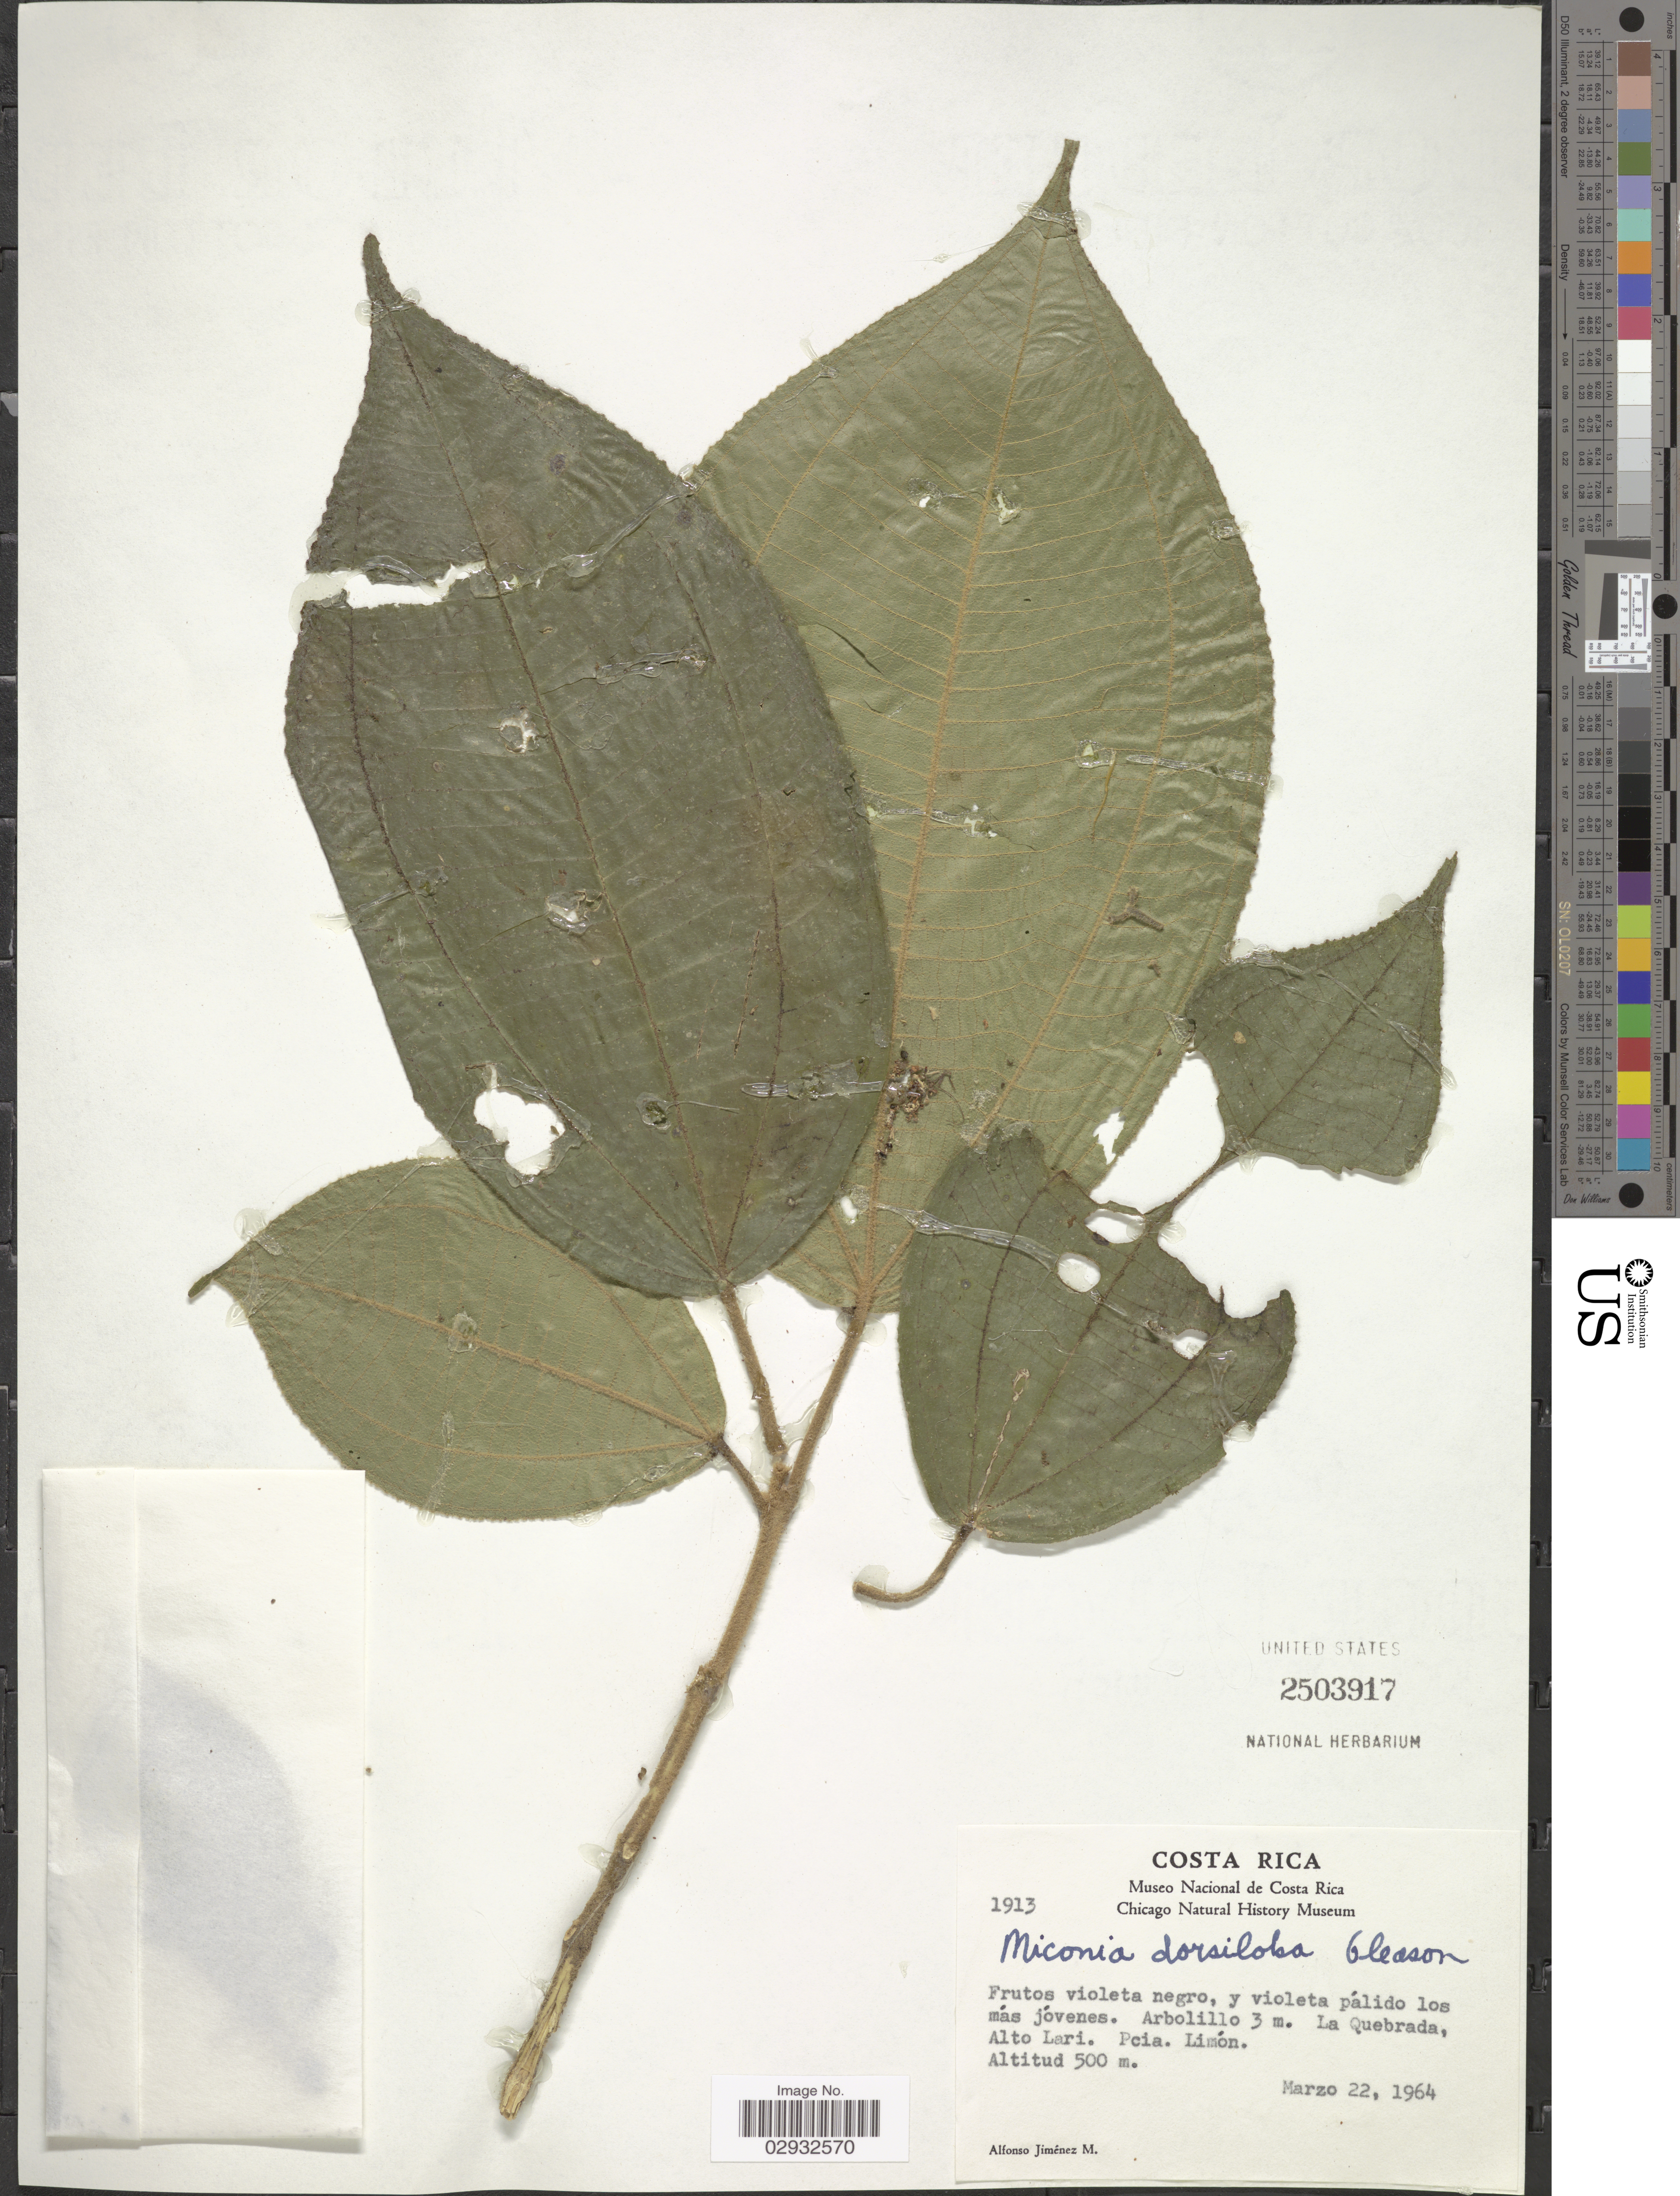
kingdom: Plantae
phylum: Tracheophyta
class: Magnoliopsida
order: Myrtales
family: Melastomataceae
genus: Miconia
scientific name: Miconia dorsiloba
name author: Gleason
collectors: A. Jimenez M.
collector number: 1913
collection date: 1964-03-22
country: Costa Rica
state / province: Limón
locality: La Quebrada, Alto Lari.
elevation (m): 500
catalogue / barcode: US 2503917